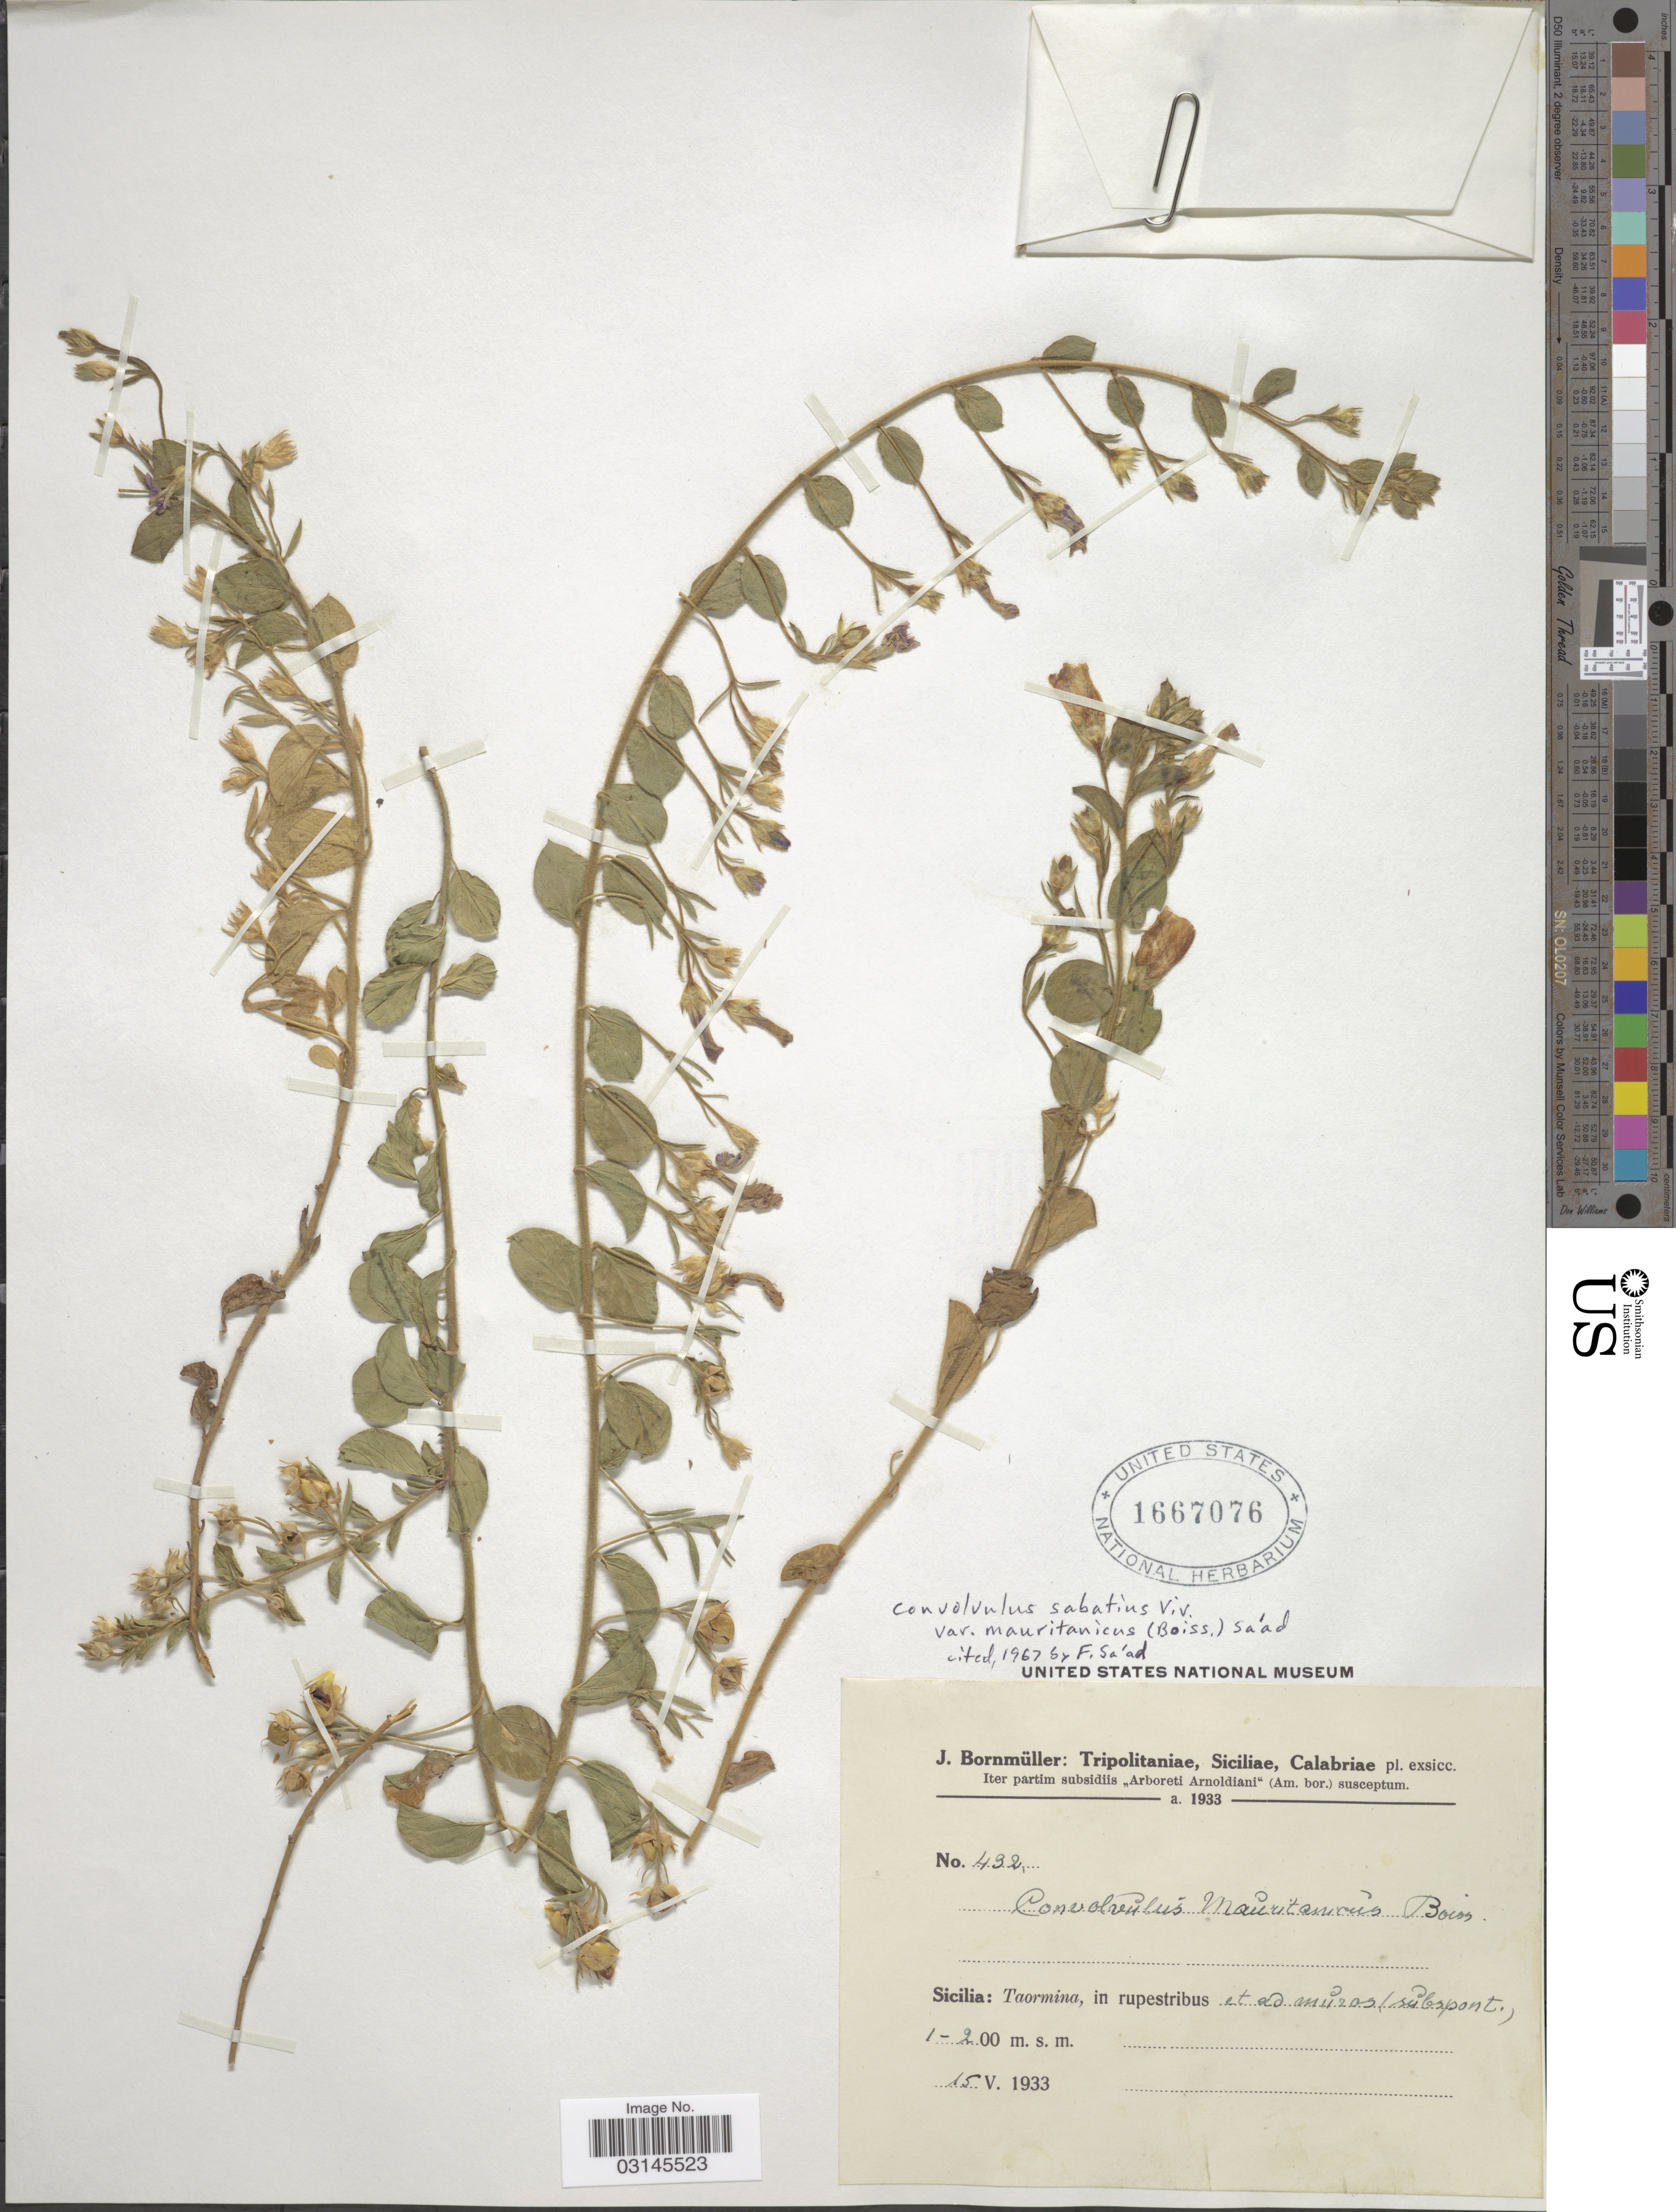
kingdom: Plantae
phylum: Tracheophyta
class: Magnoliopsida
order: Solanales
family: Convolvulaceae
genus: Convolvulus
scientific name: Convolvulus sabatius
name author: Viv.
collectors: J. Bornmüller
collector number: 432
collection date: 1933-05-15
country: Italy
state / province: Siciliana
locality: Sicilia: Taormina.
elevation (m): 1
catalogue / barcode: US 1667076